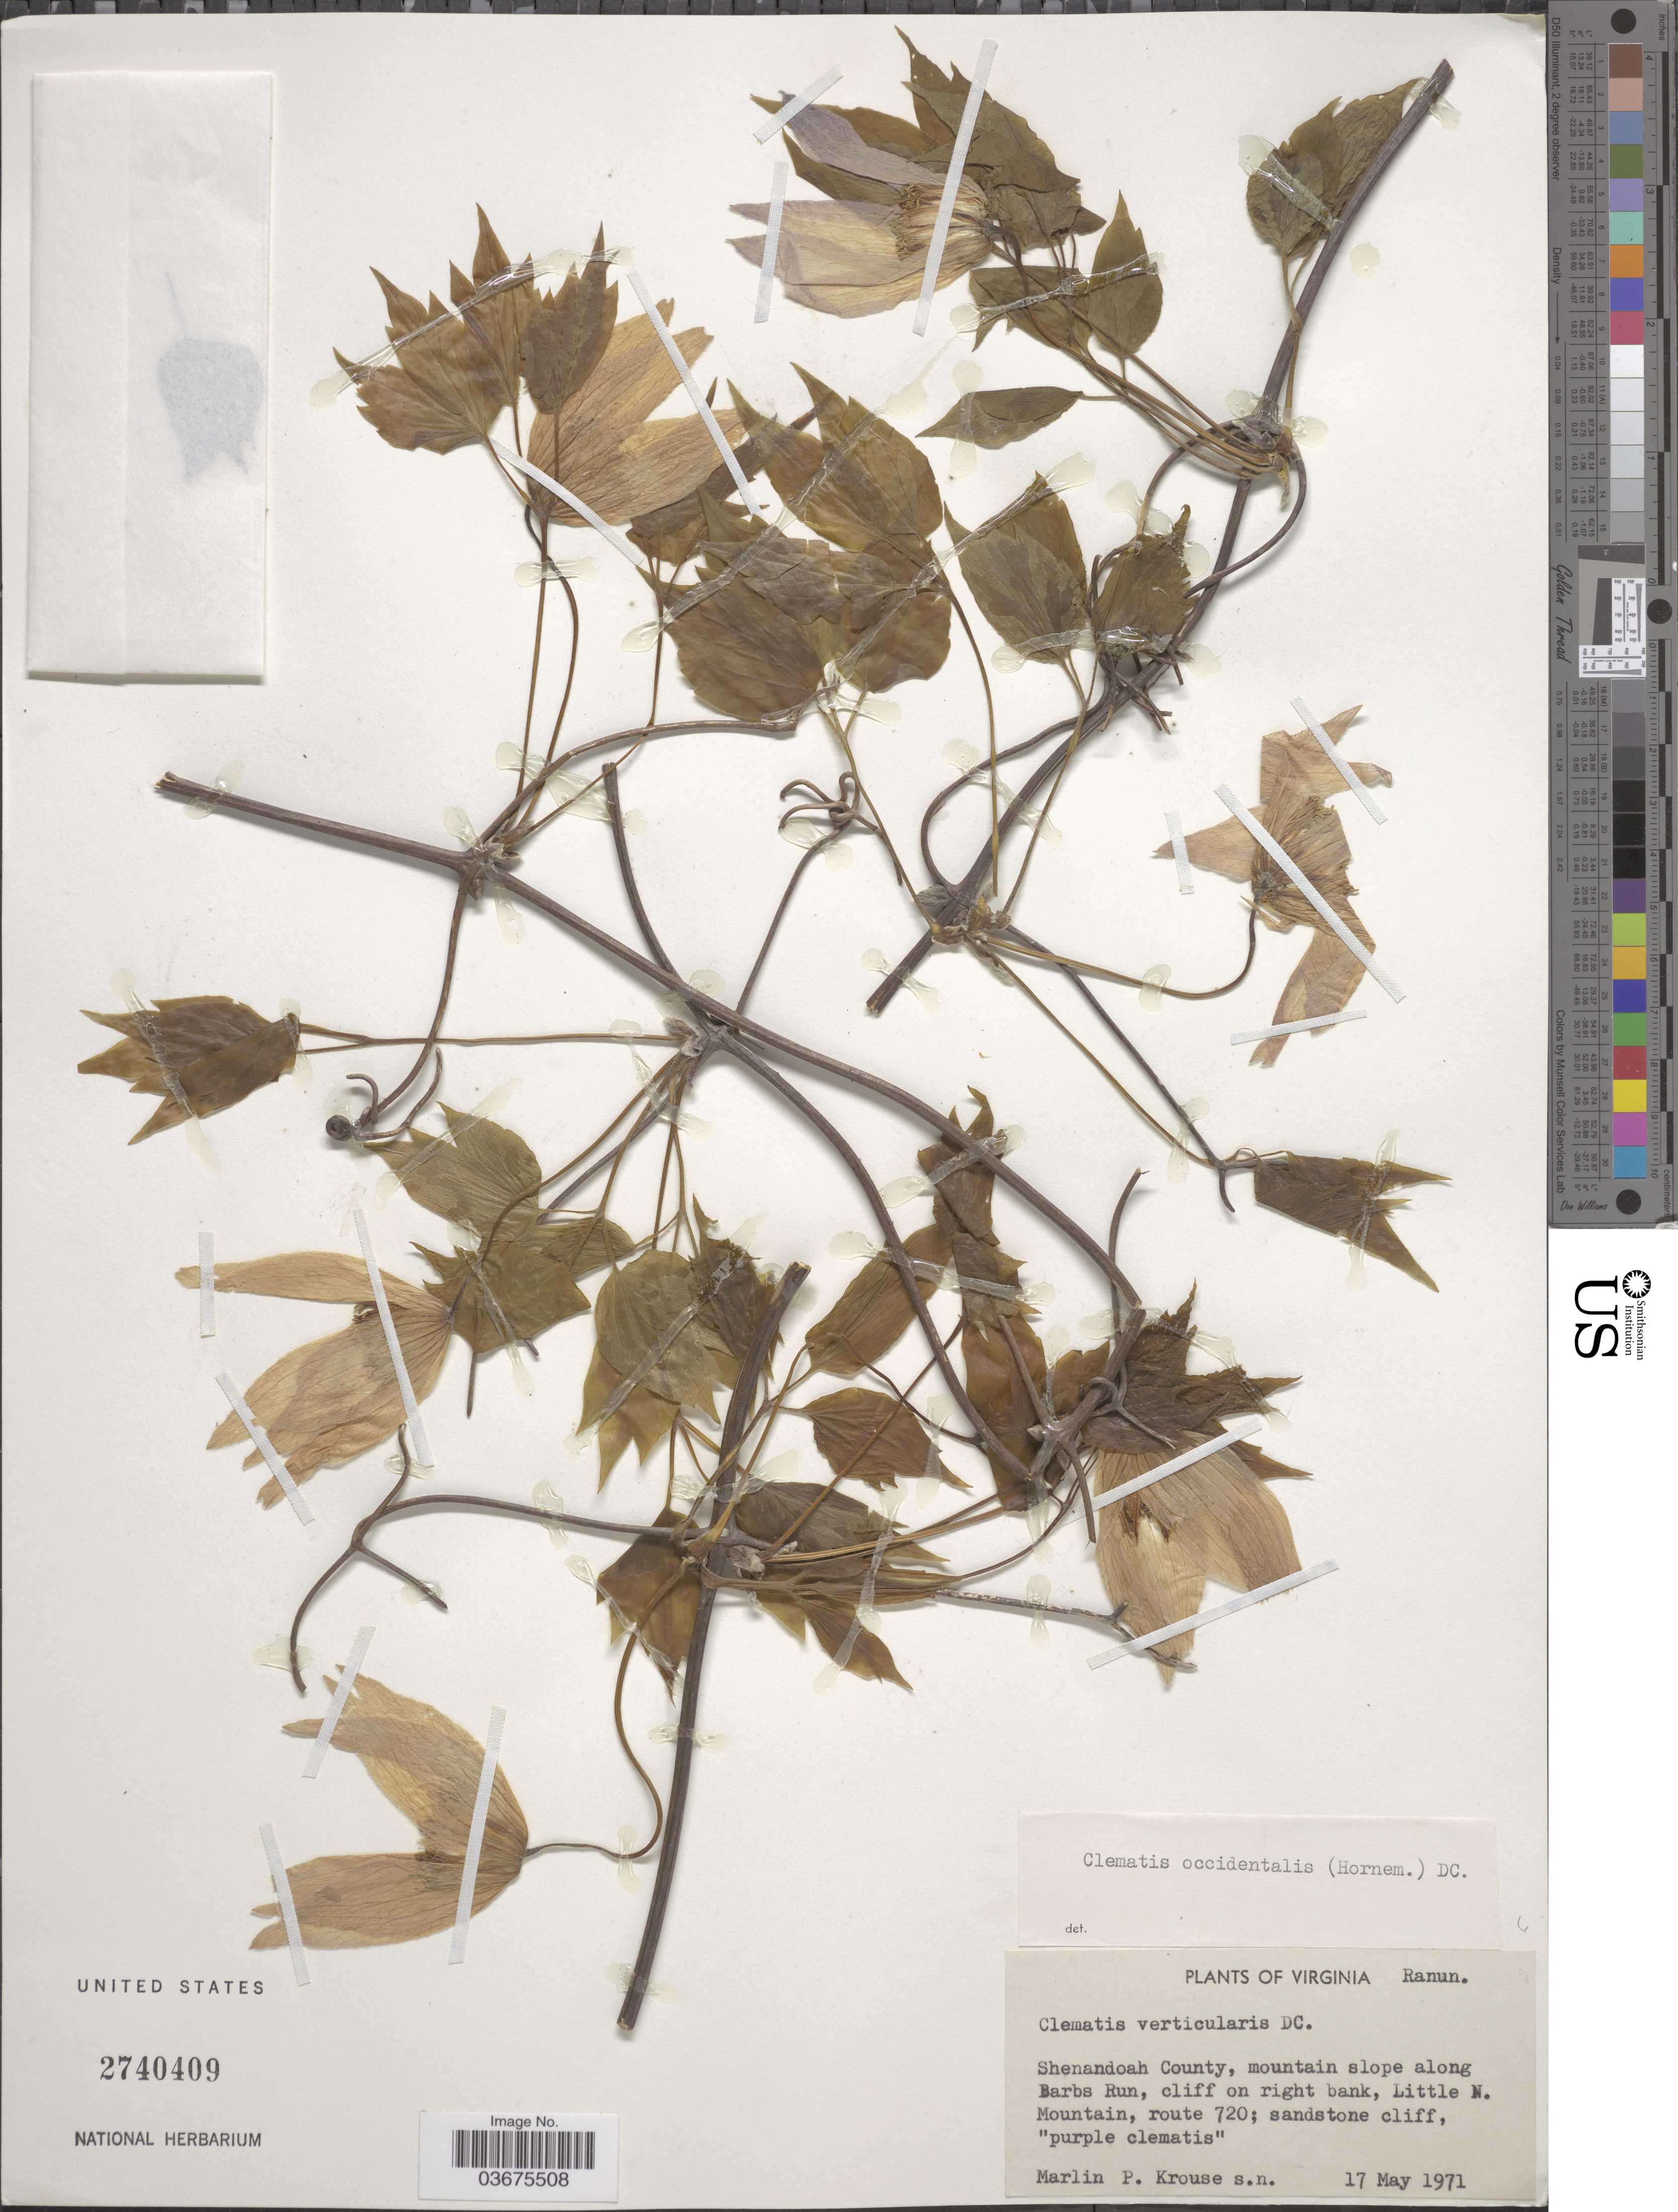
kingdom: Plantae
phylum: Tracheophyta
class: Magnoliopsida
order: Ranunculales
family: Ranunculaceae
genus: Clematis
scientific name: Clematis occidentalis var. grosseserrata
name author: (Rydb.) J.S. Pringle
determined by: Strong, M. T., (US), Smithsonian Institution - National Museum of Natural History (UNITED STATES)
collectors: M. Krouse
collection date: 1971-05-17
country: United States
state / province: Virginia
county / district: Shenandoah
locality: Shenandoah County, mountain slope along Barbs Run, cliff on right bank, Little N. Mountain, route 720.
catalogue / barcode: US 2740409